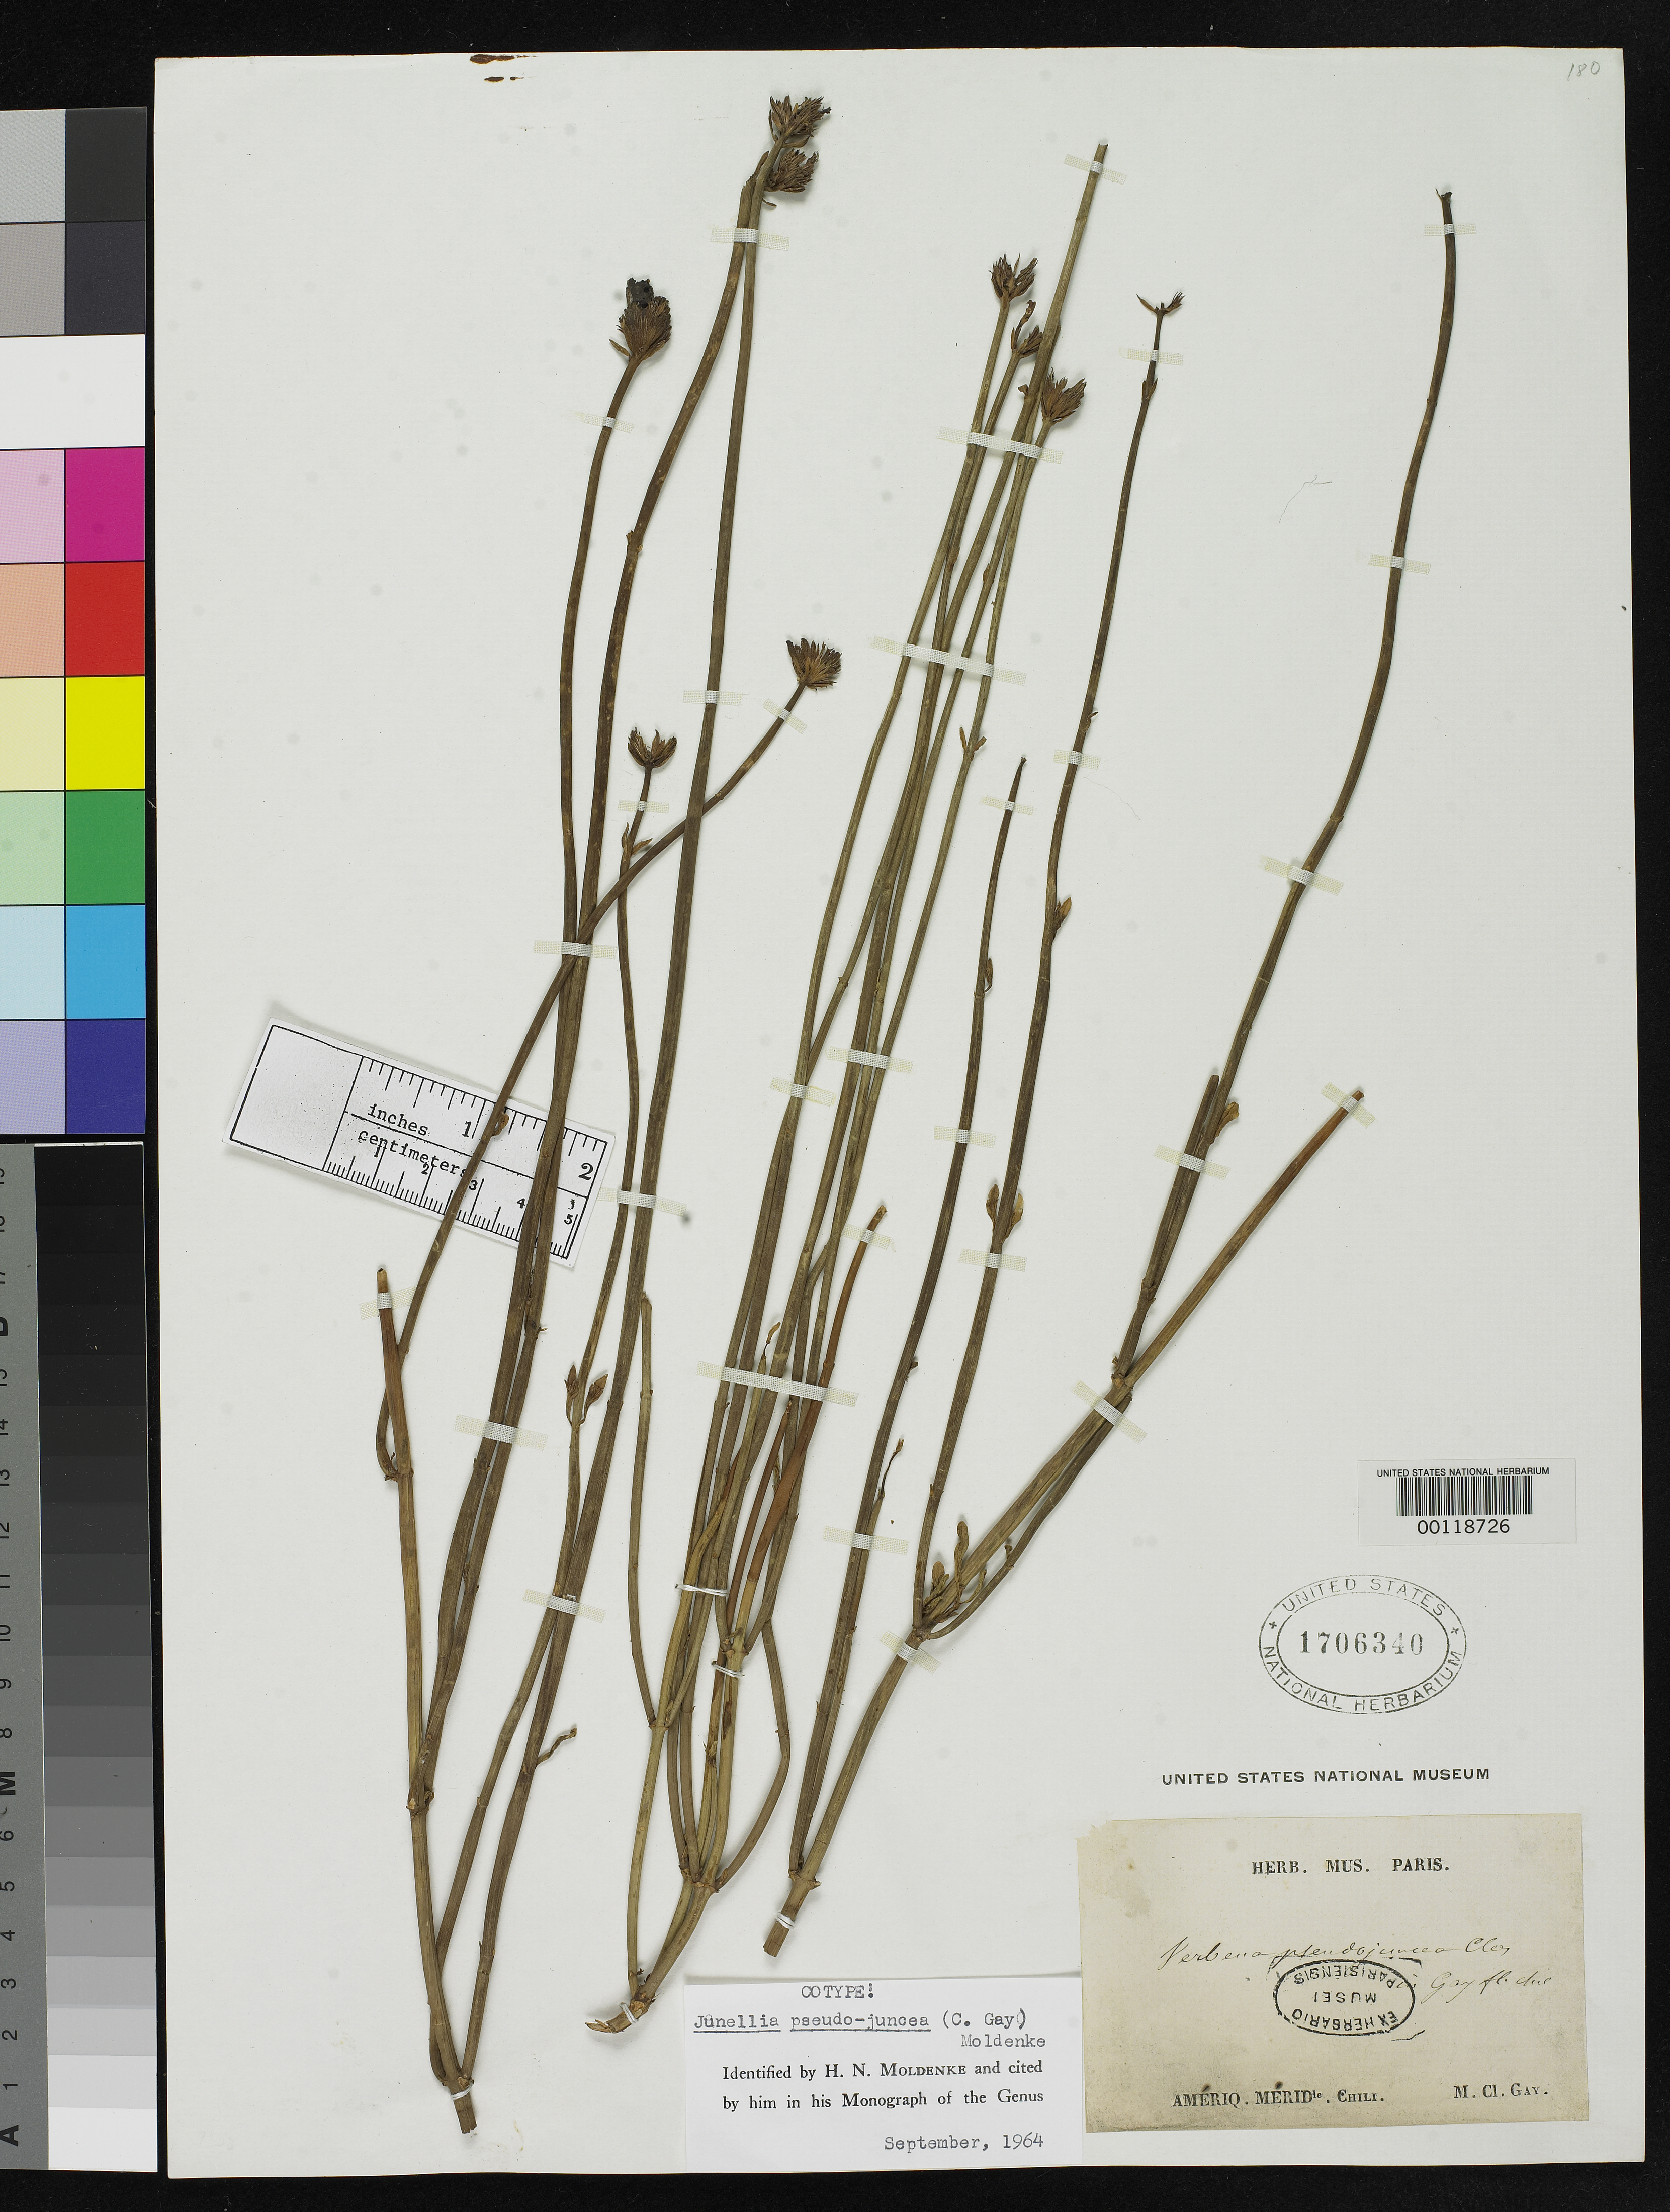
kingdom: Plantae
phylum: Tracheophyta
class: Magnoliopsida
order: Lamiales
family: Verbenaceae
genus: Verbena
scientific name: Verbena pseudojuncea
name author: Gay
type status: Syntype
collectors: C. Gay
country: Chile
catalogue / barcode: US 1706340